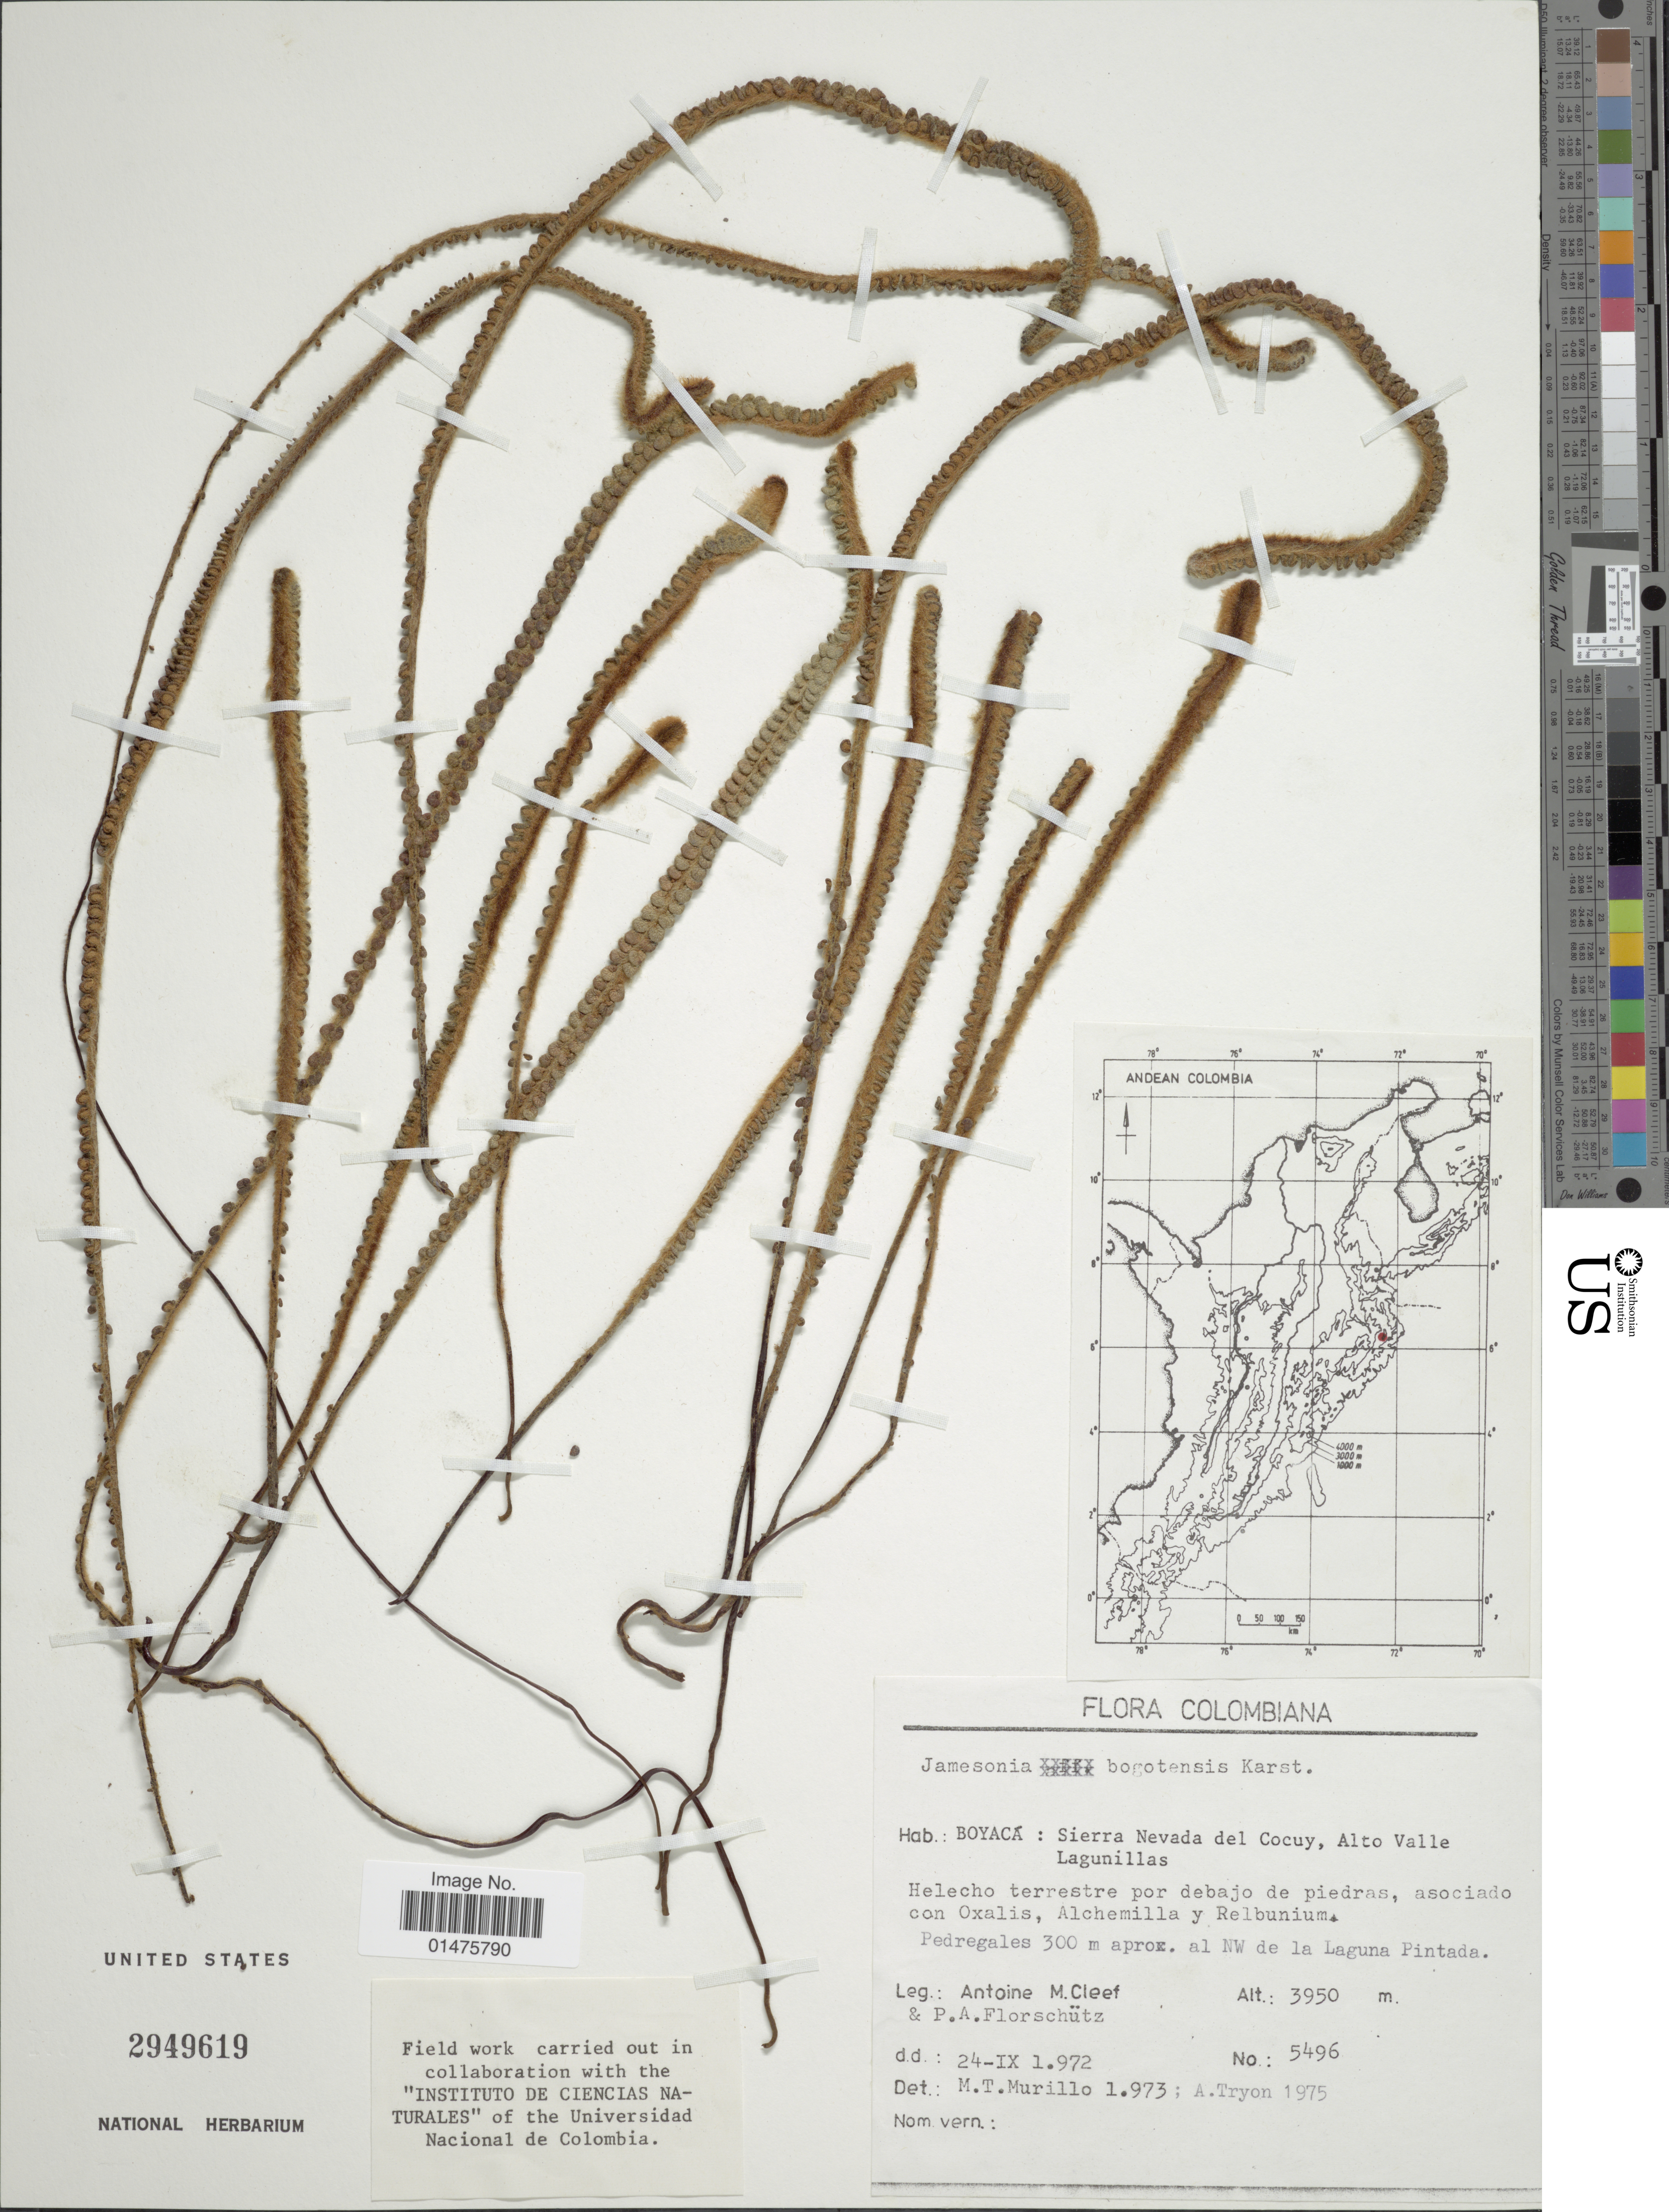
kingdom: Plantae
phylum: Tracheophyta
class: Polypodiopsida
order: Polypodiales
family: Pteridaceae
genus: Jamesonia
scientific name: Jamesonia bogotensis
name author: H. Karst.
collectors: A. M. Cleef & P. Florschütz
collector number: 5496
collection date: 1972-09-24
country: Colombia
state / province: Boyacá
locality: Sierra Nevada del Cocuy, Alto Valle Lagunillas, pedrehales 300 m aprox al NW de la Laguna Pintada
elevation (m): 3950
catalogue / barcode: US 2949619